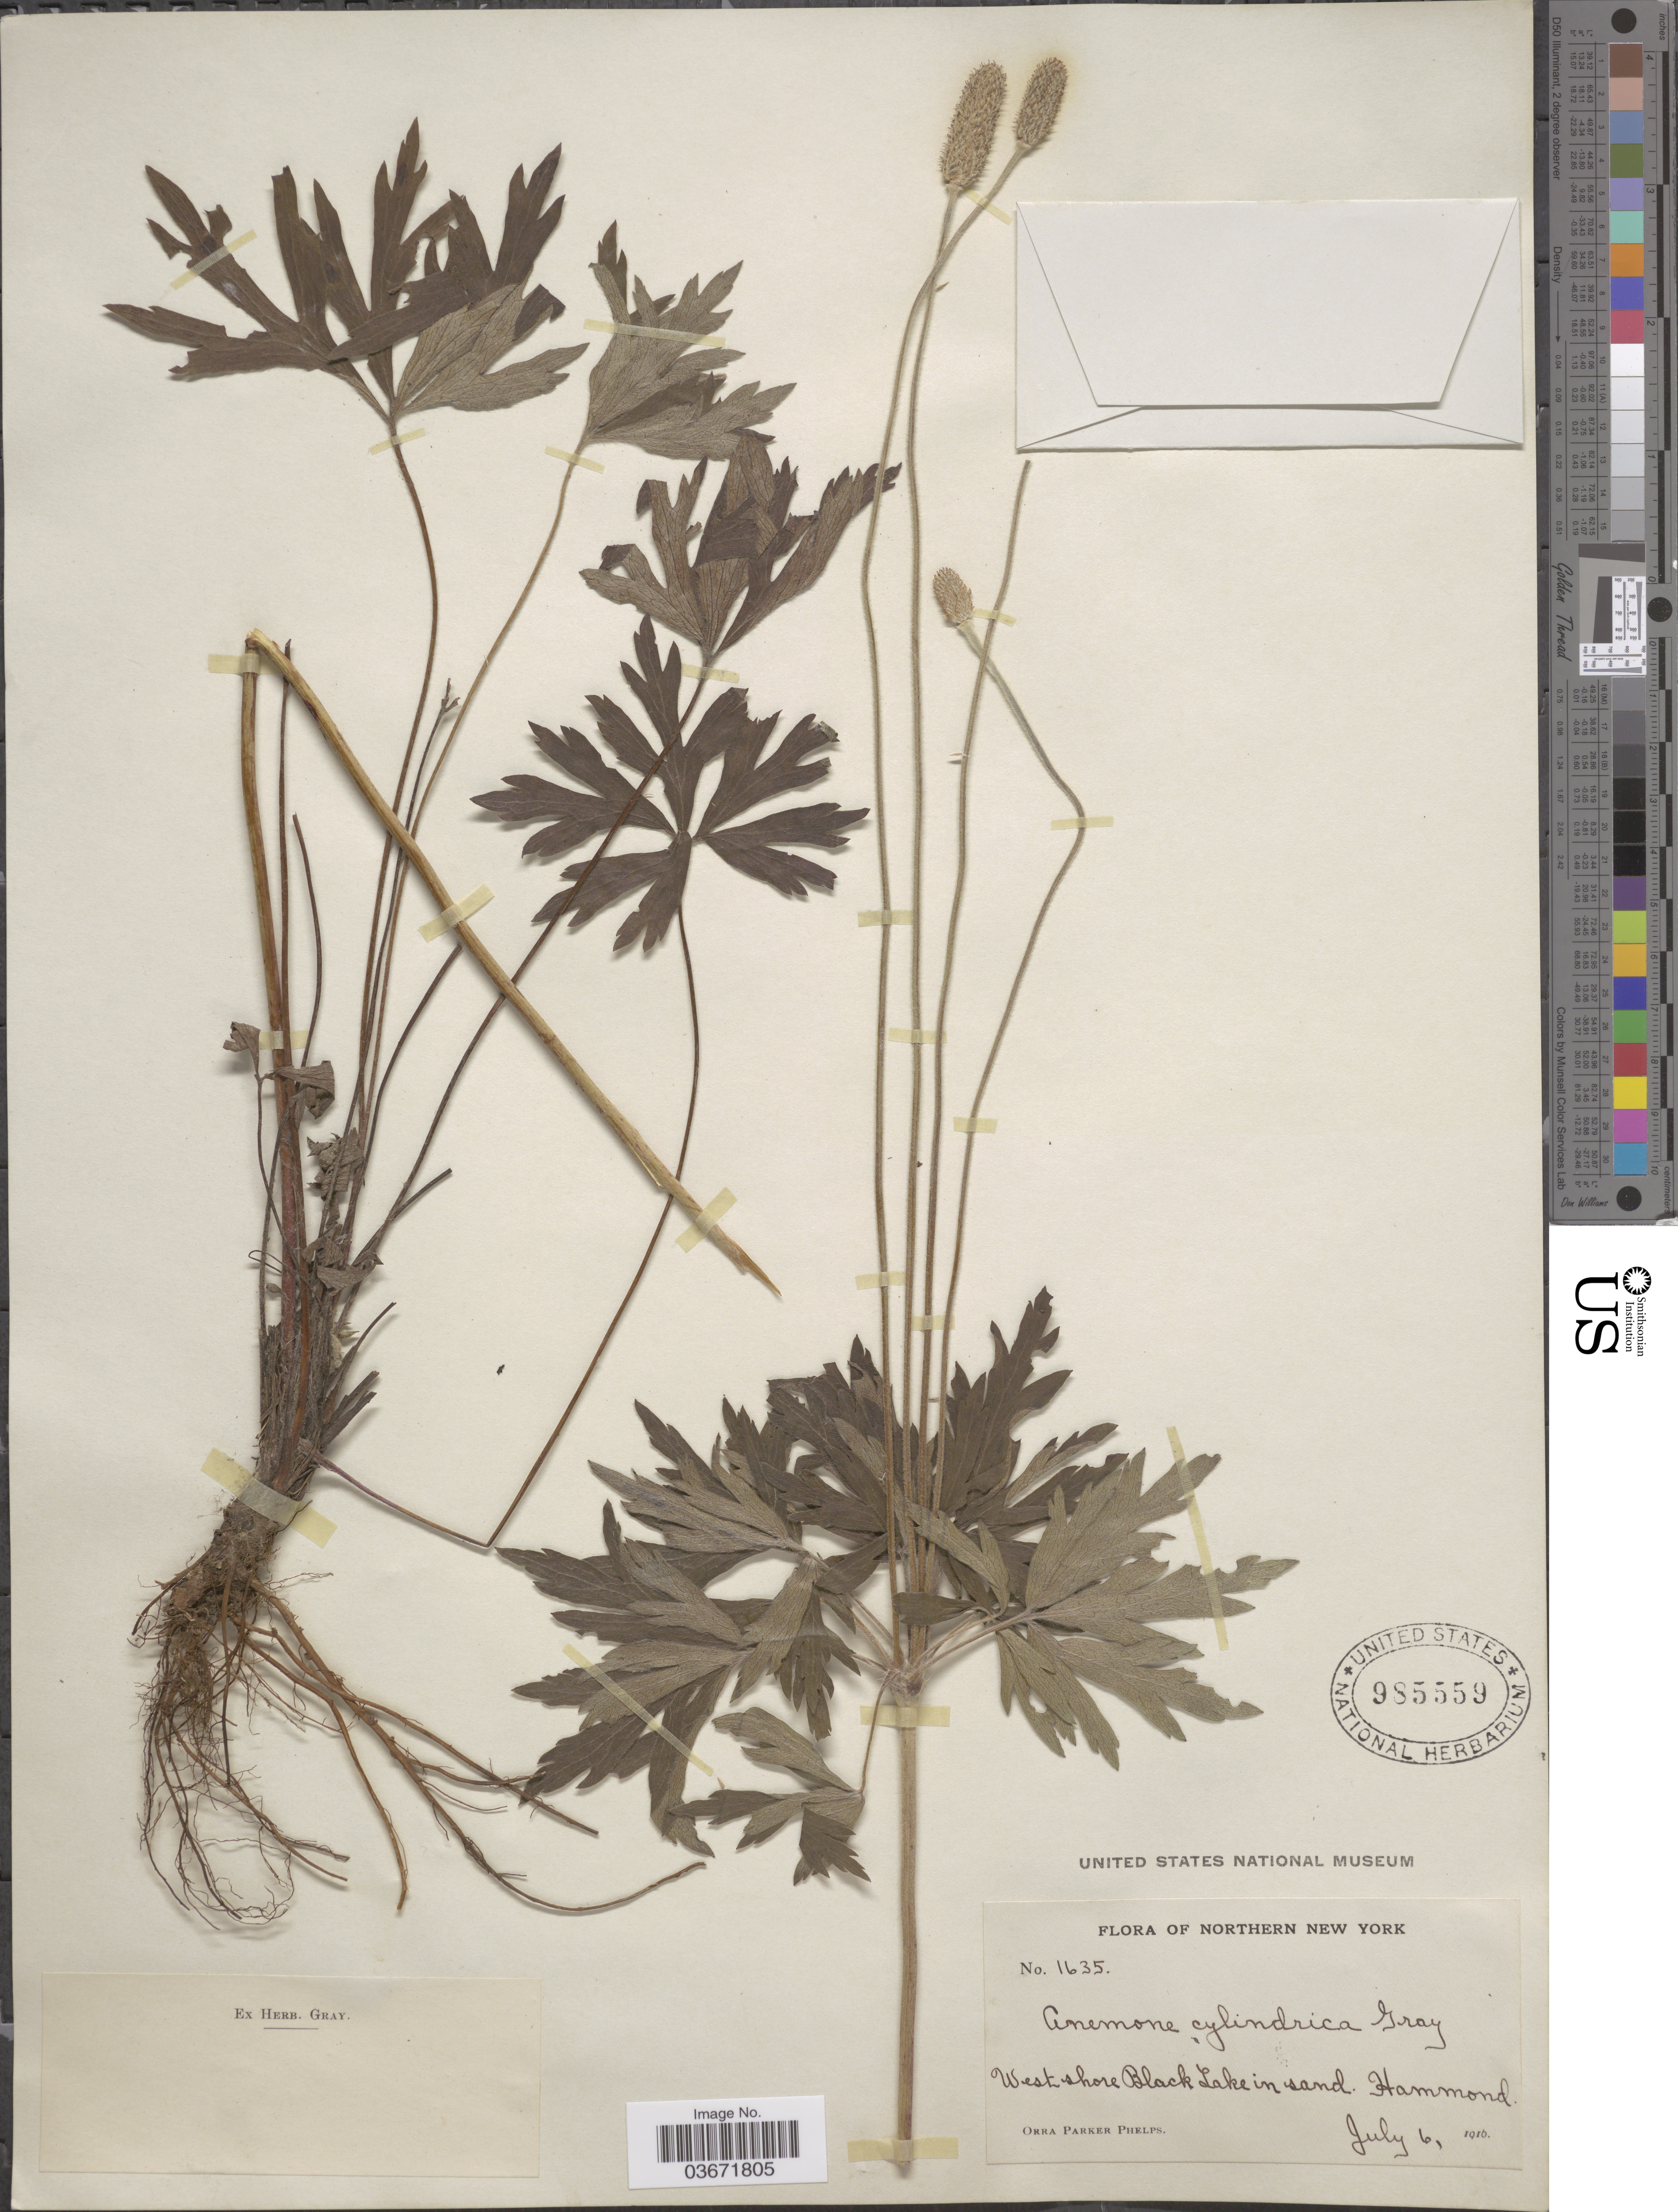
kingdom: Plantae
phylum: Tracheophyta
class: Magnoliopsida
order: Ranunculales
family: Ranunculaceae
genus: Anemone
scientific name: Anemone cylindrica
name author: A. Gray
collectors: O. P. Phelps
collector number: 1635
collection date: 1916-07-06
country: United States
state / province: New York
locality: Northern New York. West shore Black Lake in sand. Hammond.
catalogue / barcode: US 985559